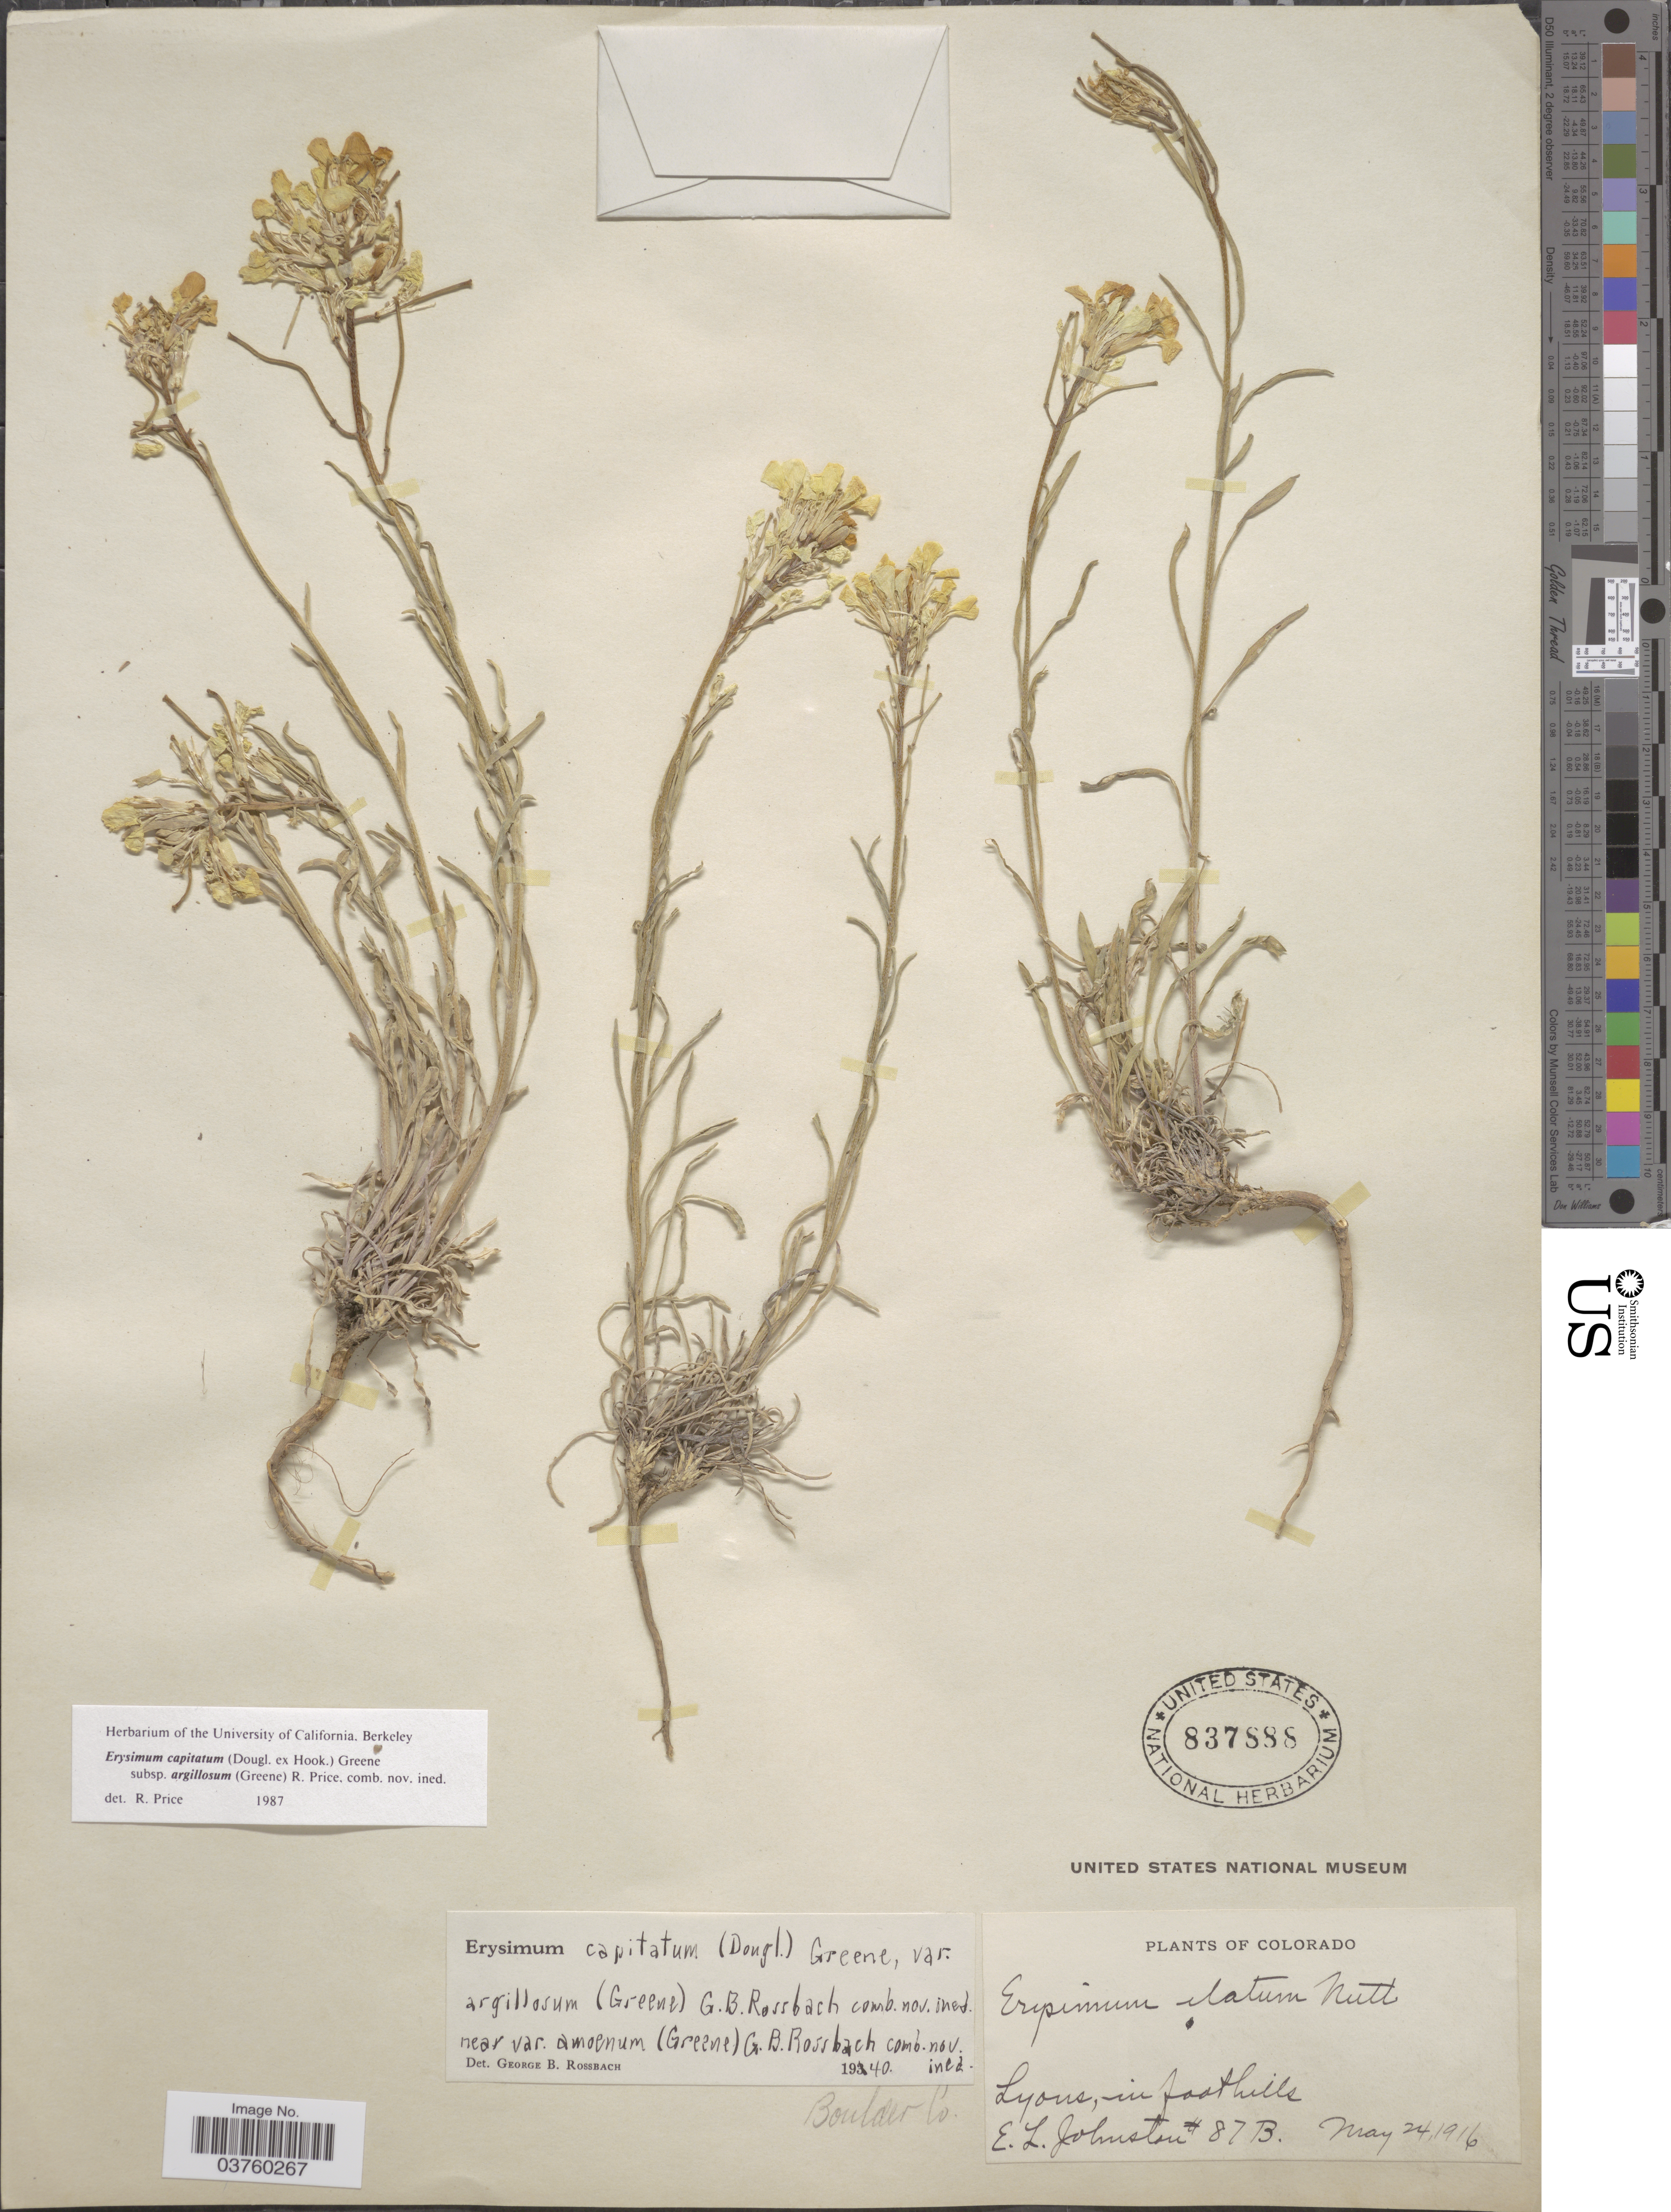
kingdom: Plantae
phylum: Tracheophyta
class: Magnoliopsida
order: Brassicales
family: Brassicaceae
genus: Erysimum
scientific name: Erysimum capitatum var. argillosum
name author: (Greene) R.J. Davis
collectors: E. L. Johnston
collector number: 87B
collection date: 1916-05-24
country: United States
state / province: Colorado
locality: Lyons, in foothills. Boulder Co.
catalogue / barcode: US 837888